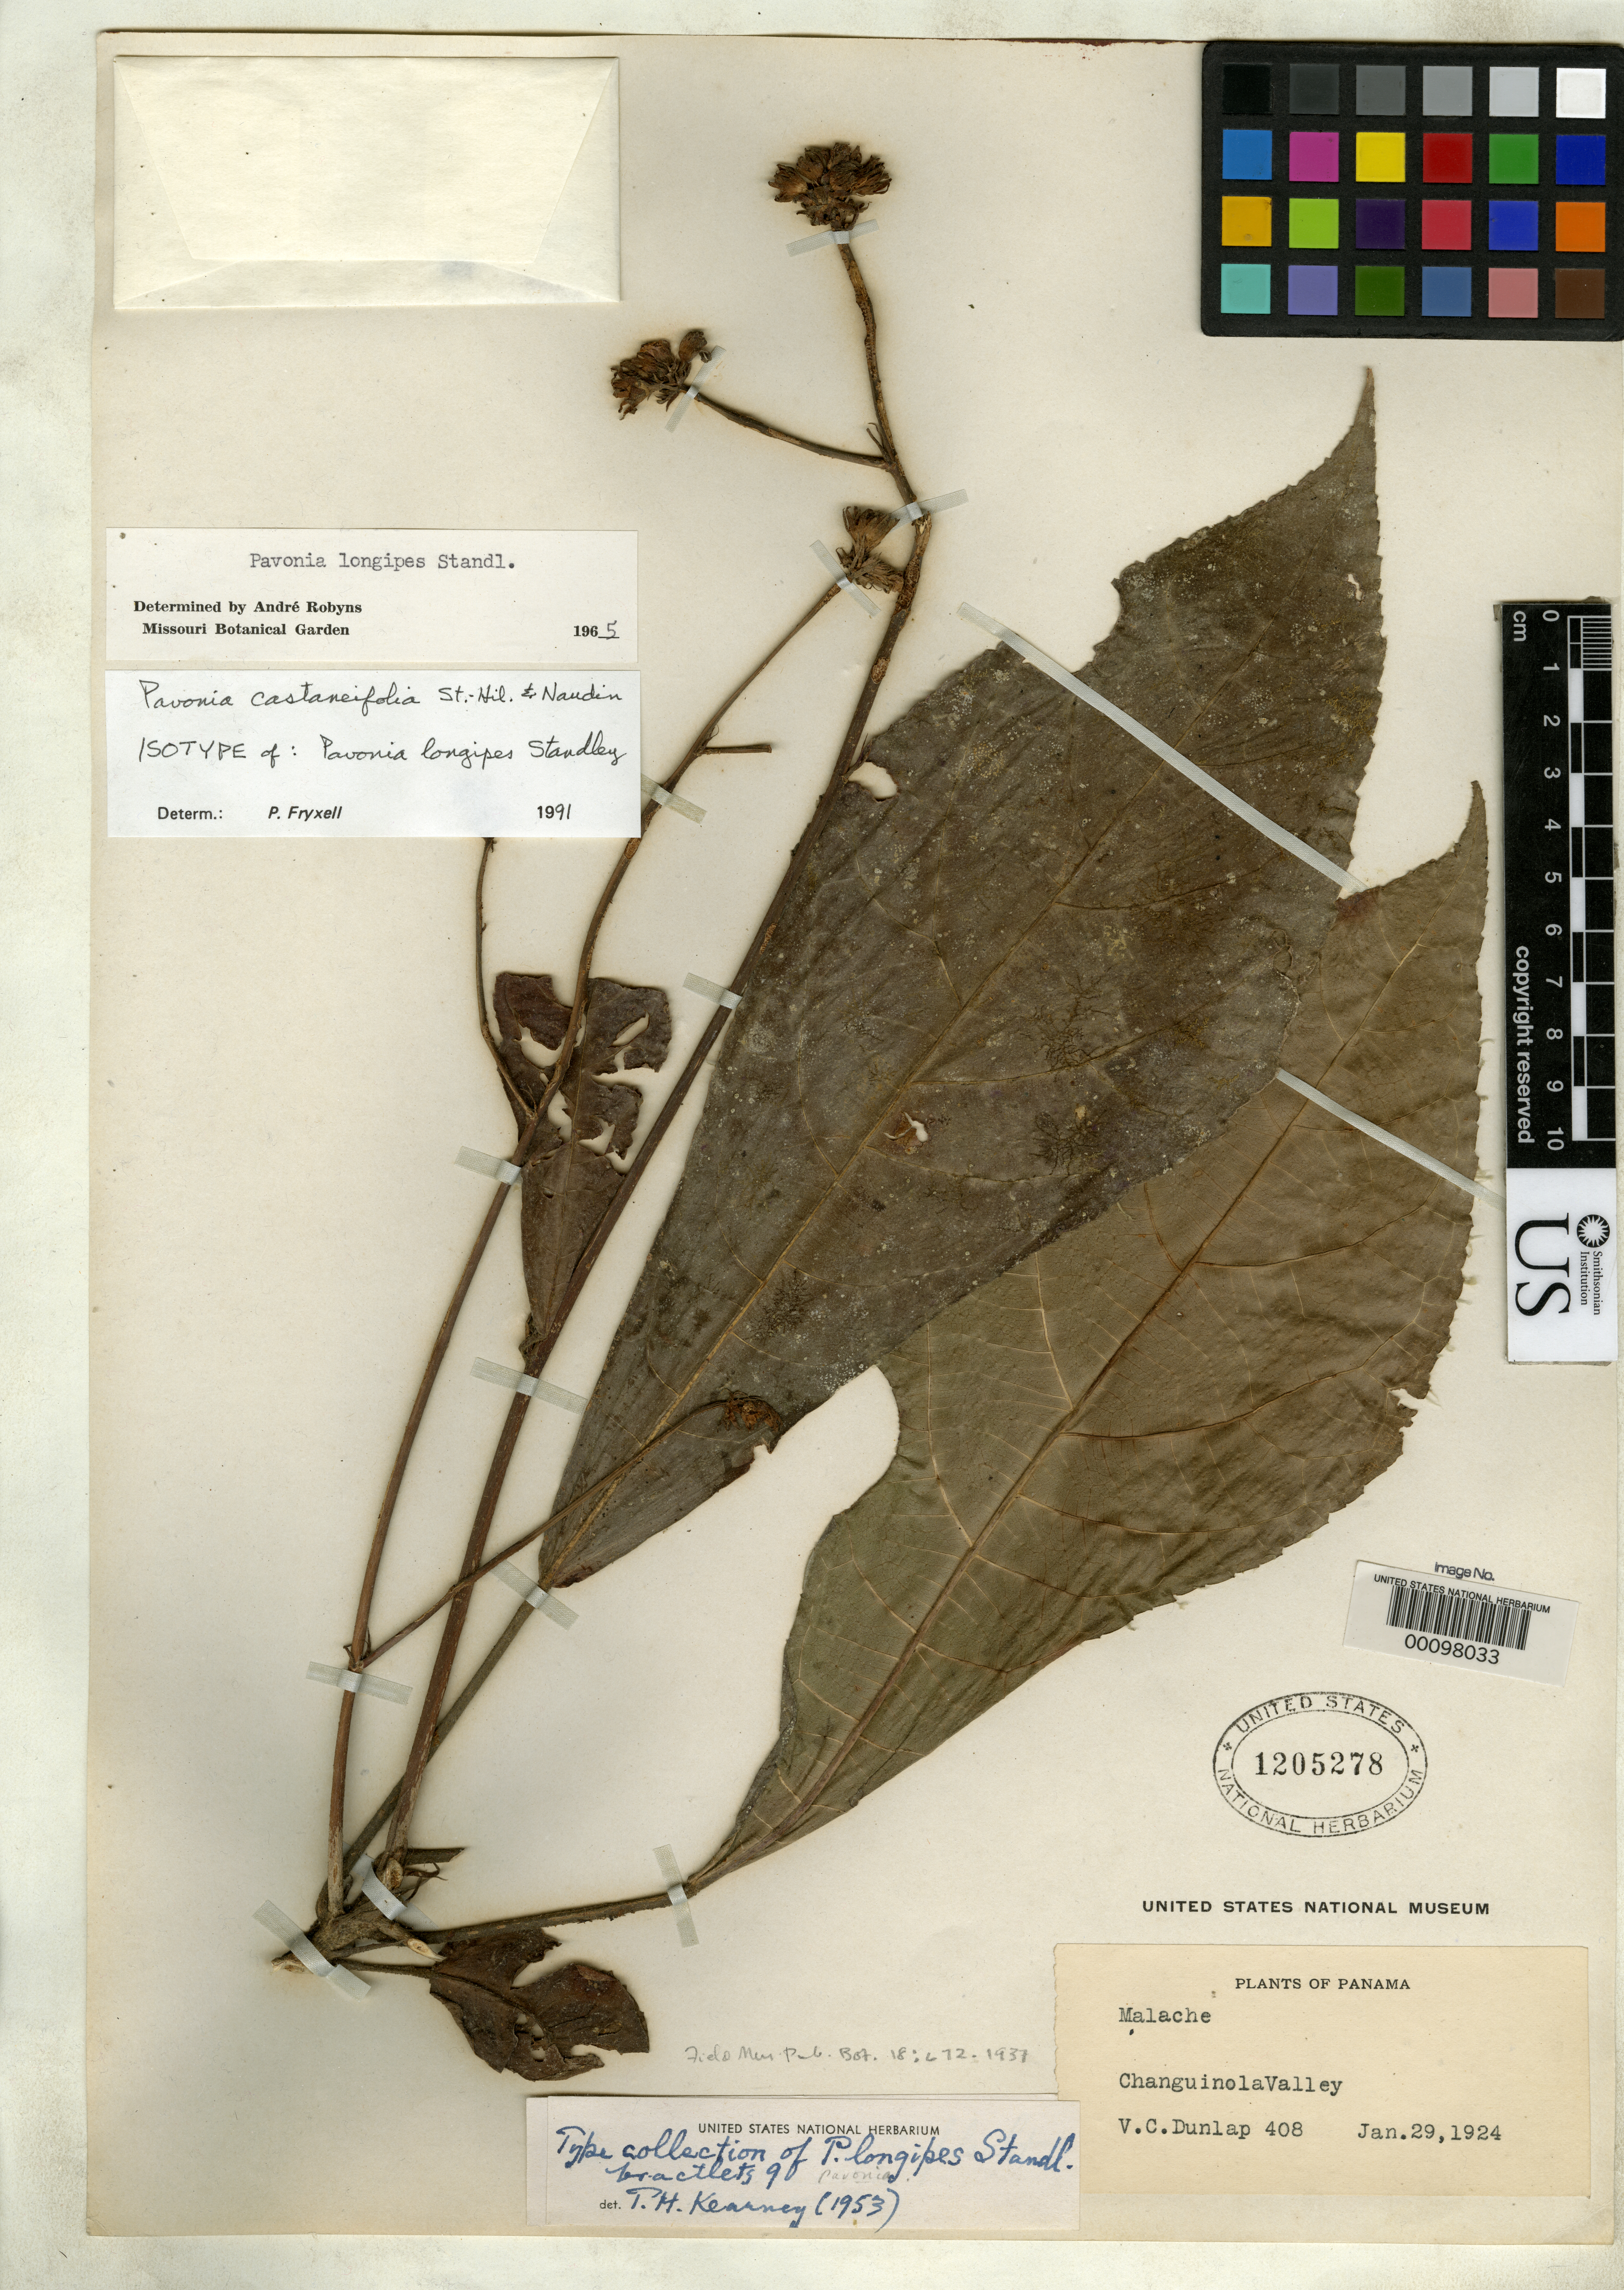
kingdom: Plantae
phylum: Tracheophyta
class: Magnoliopsida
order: Malvales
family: Malvaceae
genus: Pavonia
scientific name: Pavonia longipes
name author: Standl.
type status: Isotype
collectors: V. C. Dunlap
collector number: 408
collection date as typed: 29 Jan 1924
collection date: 1924-01-29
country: Panama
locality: Changuinola Valley.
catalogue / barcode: US 1205278